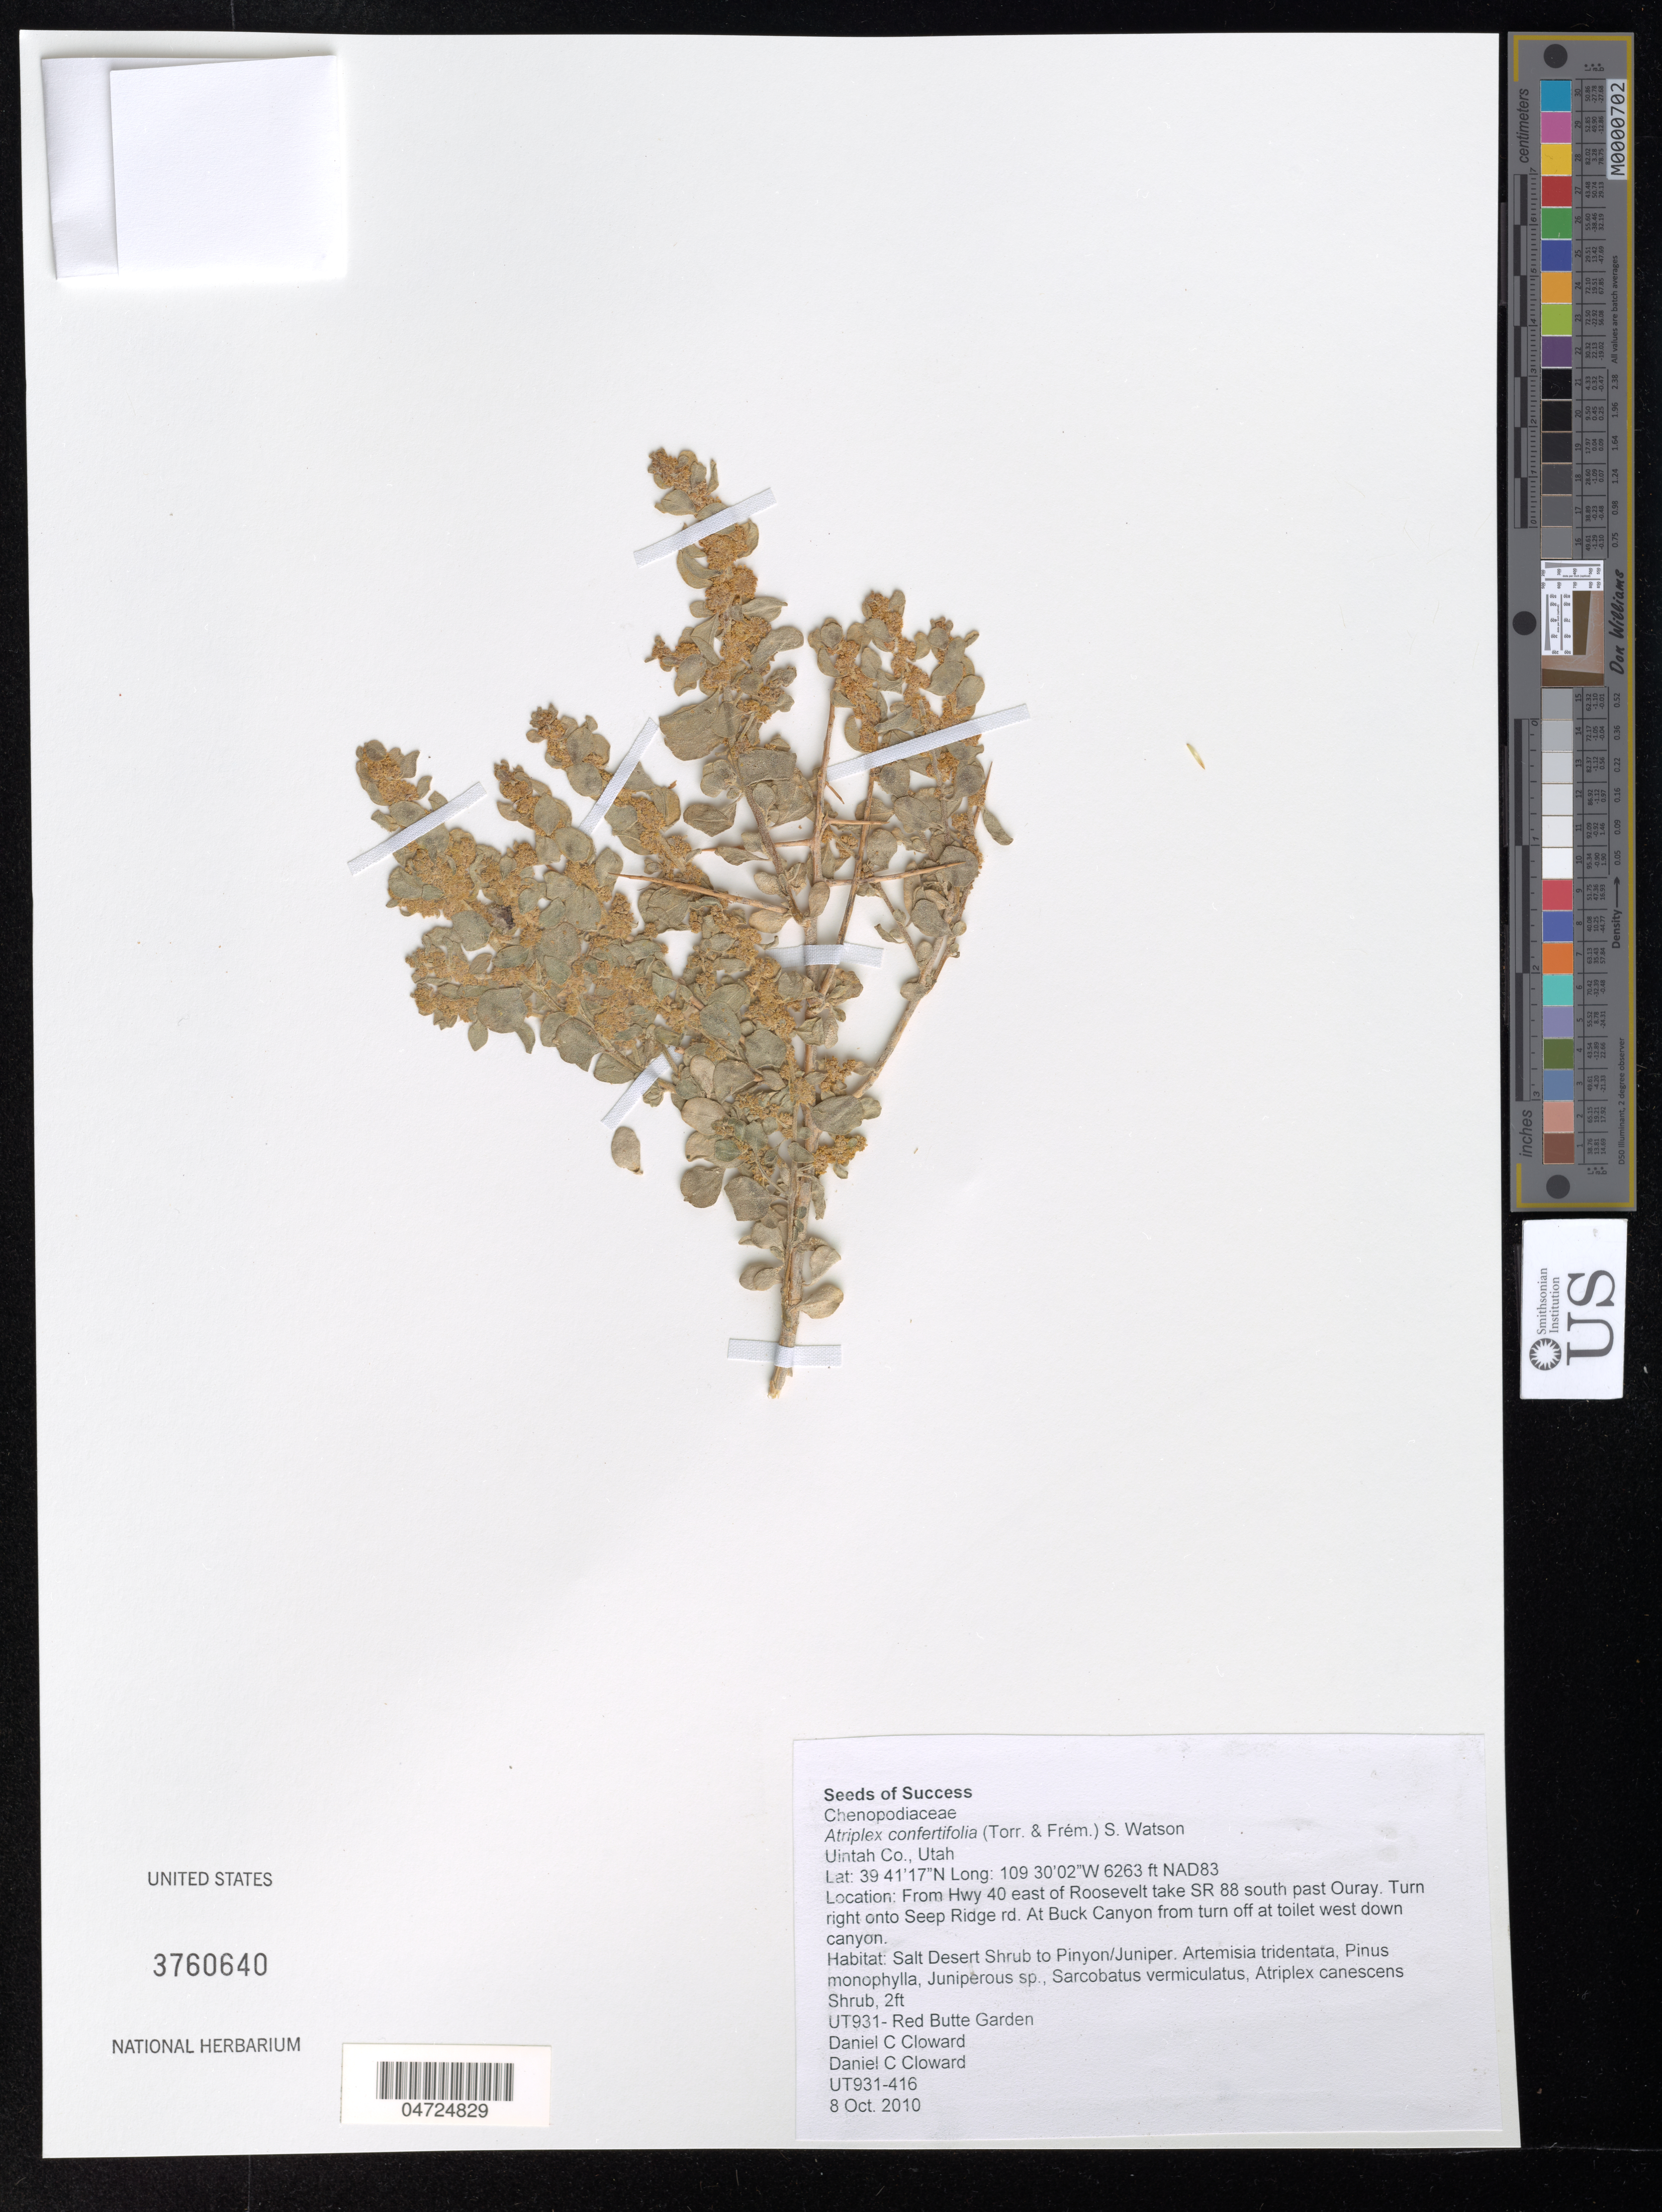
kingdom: Plantae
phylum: Tracheophyta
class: Magnoliopsida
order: Caryophyllales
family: Amaranthaceae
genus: Atriplex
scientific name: Atriplex confertifolia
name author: (Torr. & Frém.) S. Watson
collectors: D. Cloward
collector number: UT931-416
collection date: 2010-10-08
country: United States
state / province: Utah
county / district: Uintah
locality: Uintah Co. NAD83. From Hwy 40 east of Roosevelt take SR 88 south past Ouray. Turn right onto Seep Ridge rd. At Buck Canyon from turn off at toilet west down canyon. UT931-Red Butte Garden.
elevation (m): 1909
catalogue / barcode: US 3760640